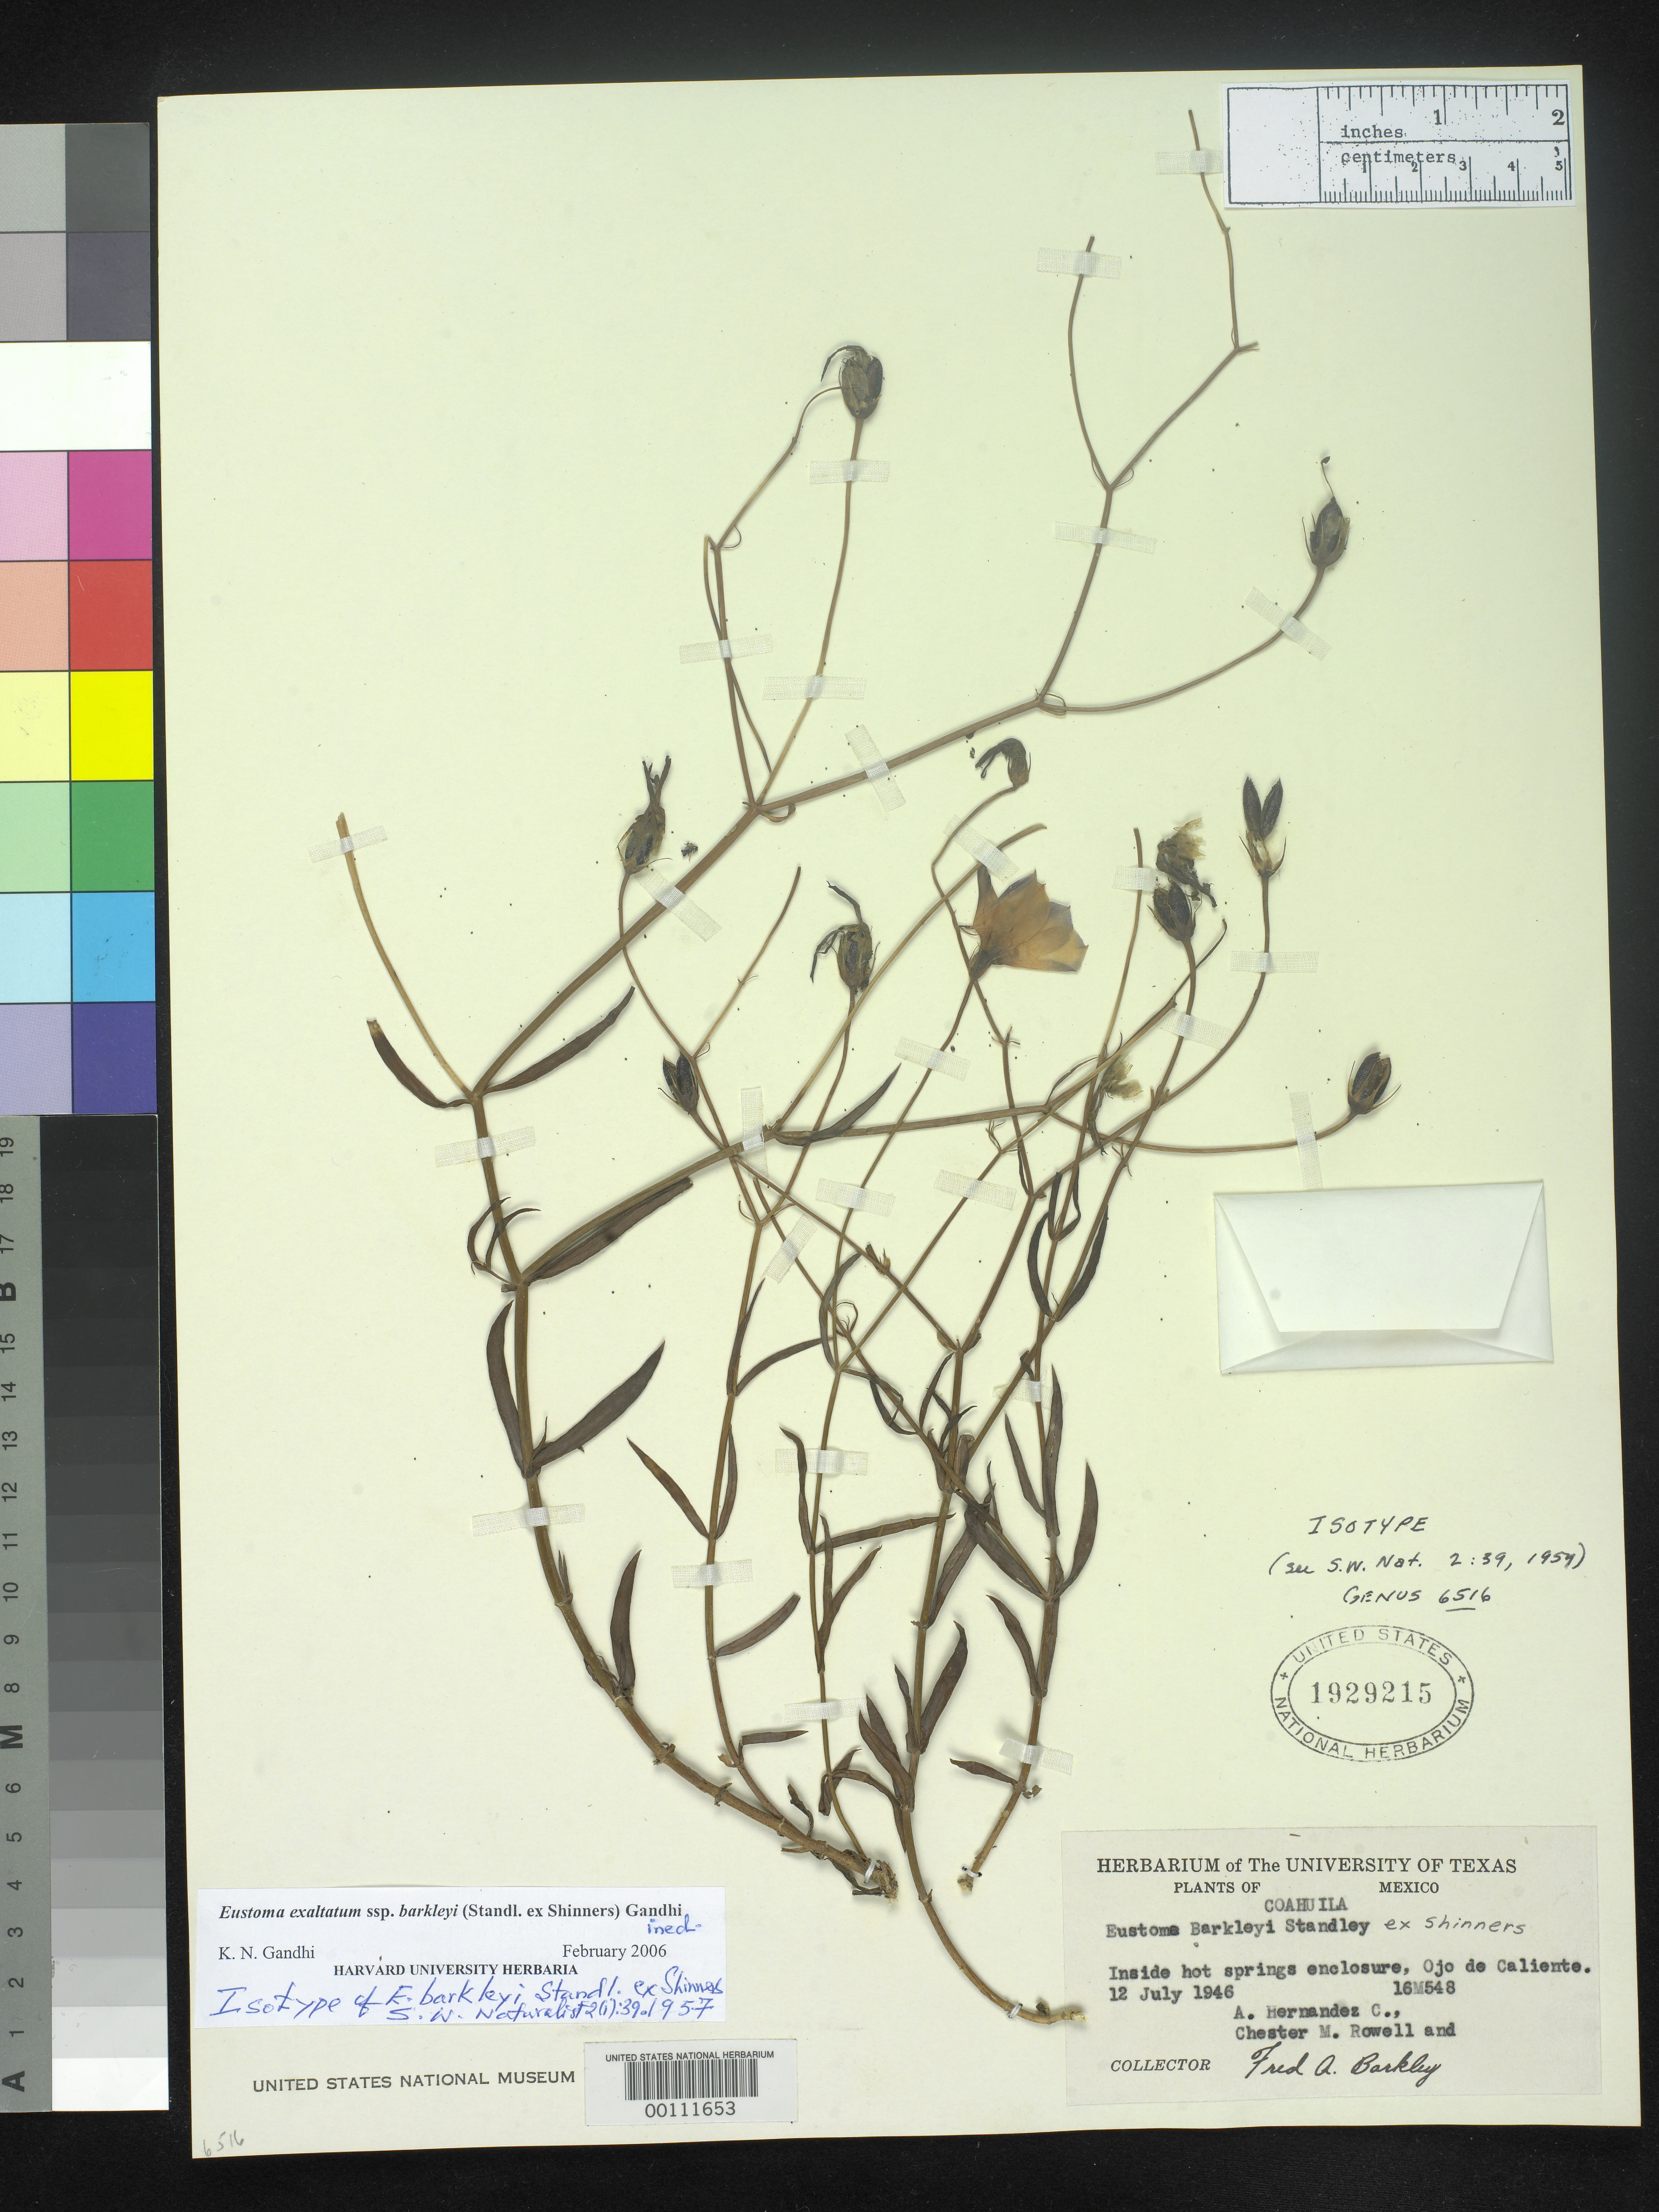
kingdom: Plantae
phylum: Tracheophyta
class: Magnoliopsida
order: Gentianales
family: Gentianaceae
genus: Eustoma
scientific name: Eustoma barkleyi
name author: Standl. ex Shinners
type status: Isotype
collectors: A. Hernandez C., C. M. Powell & F. A. Barkley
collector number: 16M548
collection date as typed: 12 Jul 1946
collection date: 1946-07-12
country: Mexico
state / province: Coahuila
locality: Inside Hot Spring Enclosure, Ojo de Caliente.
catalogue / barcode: US 1929215